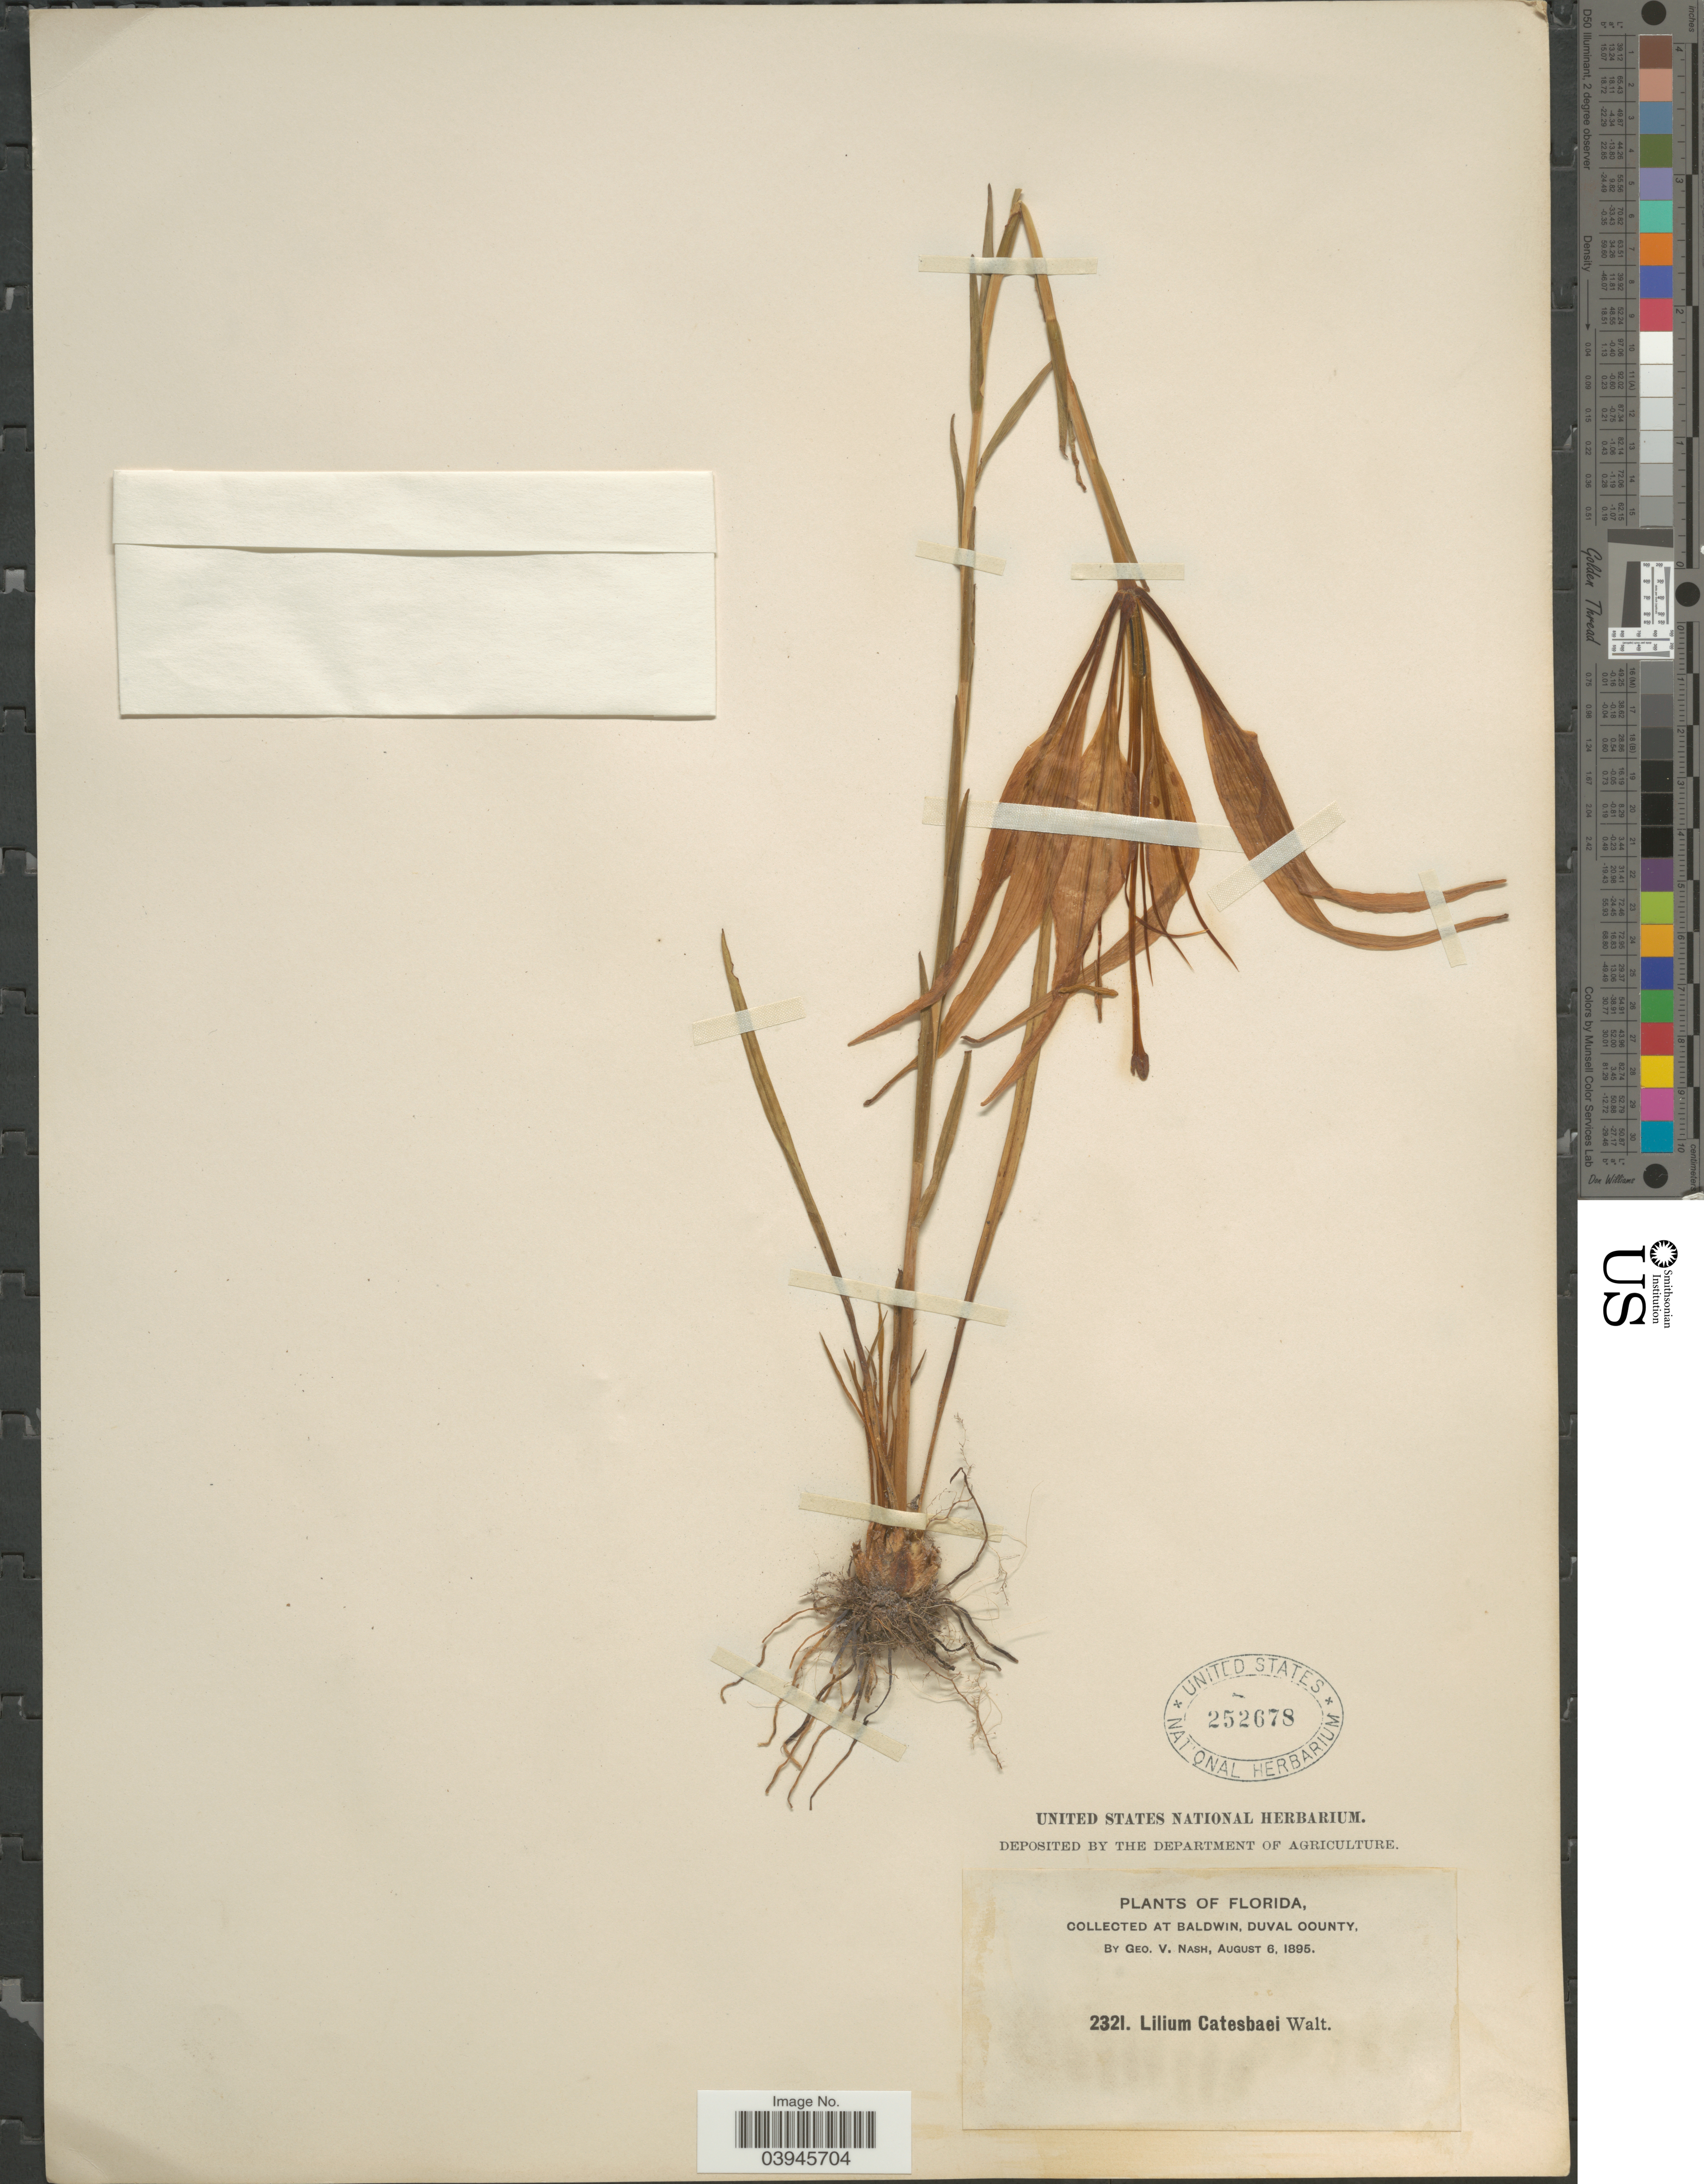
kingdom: Plantae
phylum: Tracheophyta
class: Liliopsida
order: Liliales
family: Liliaceae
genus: Lilium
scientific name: Lilium catesbaei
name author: Walter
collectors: G. V. Nash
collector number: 2321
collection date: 1895-08-06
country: United States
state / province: Florida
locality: At Baldwin, Duval County.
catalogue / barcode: US 252678